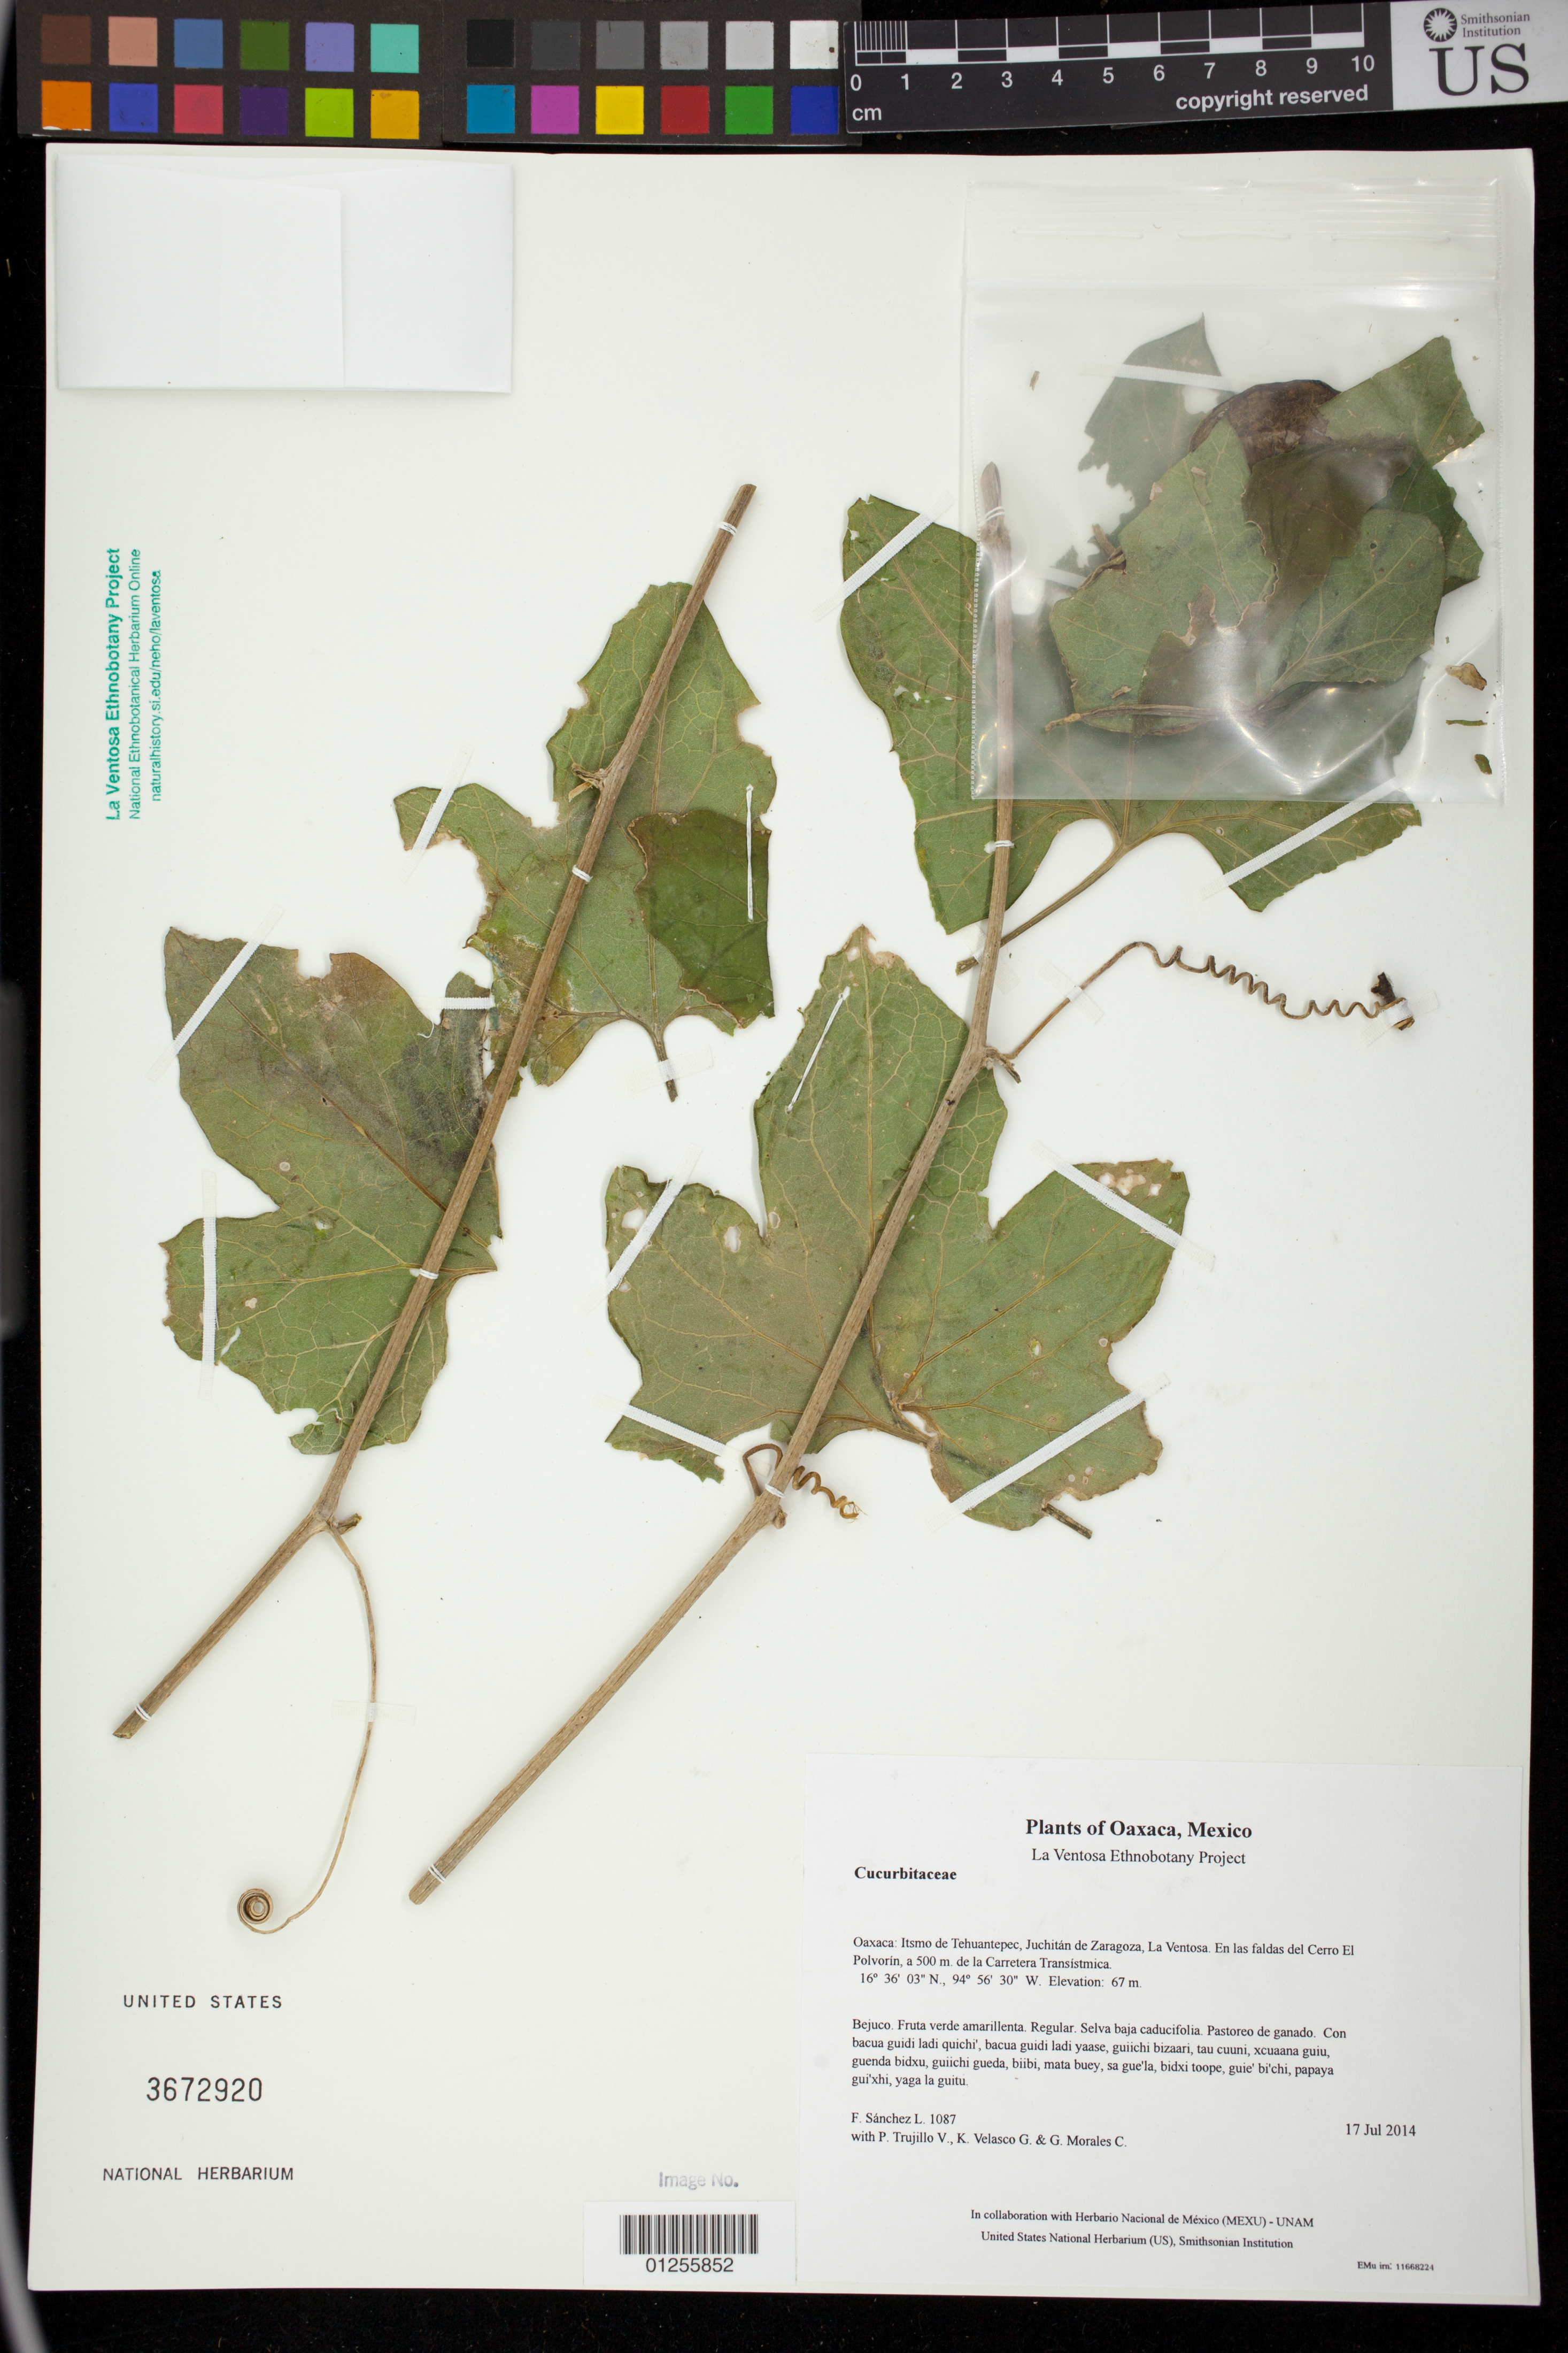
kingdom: Plantae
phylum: Tracheophyta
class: Magnoliopsida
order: Cucurbitales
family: Cucurbitaceae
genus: Ibervillea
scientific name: Ibervillea hypoleuca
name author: (Standl.) C. Jeffrey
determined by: Velasco G., Kenia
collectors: F. Sánchez L., P. Trujillo V., K. Velasco G. & G. Morales C.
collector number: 1087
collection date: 2014-07-17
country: Mexico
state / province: Oaxaca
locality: Itsmo de Tehuantepec, Juchitán de Zaragoza, La Ventosa. En las faldas del Cerro El Polvorín, a 500 m. de la Carretera Transístmica.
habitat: Selva baja caducifolia. Pastoreo de ganado.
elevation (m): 67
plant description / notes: MEXU, US; Luba'. Cuaananaxhi naga' naguchi ga. Nuu.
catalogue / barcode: US 3672920